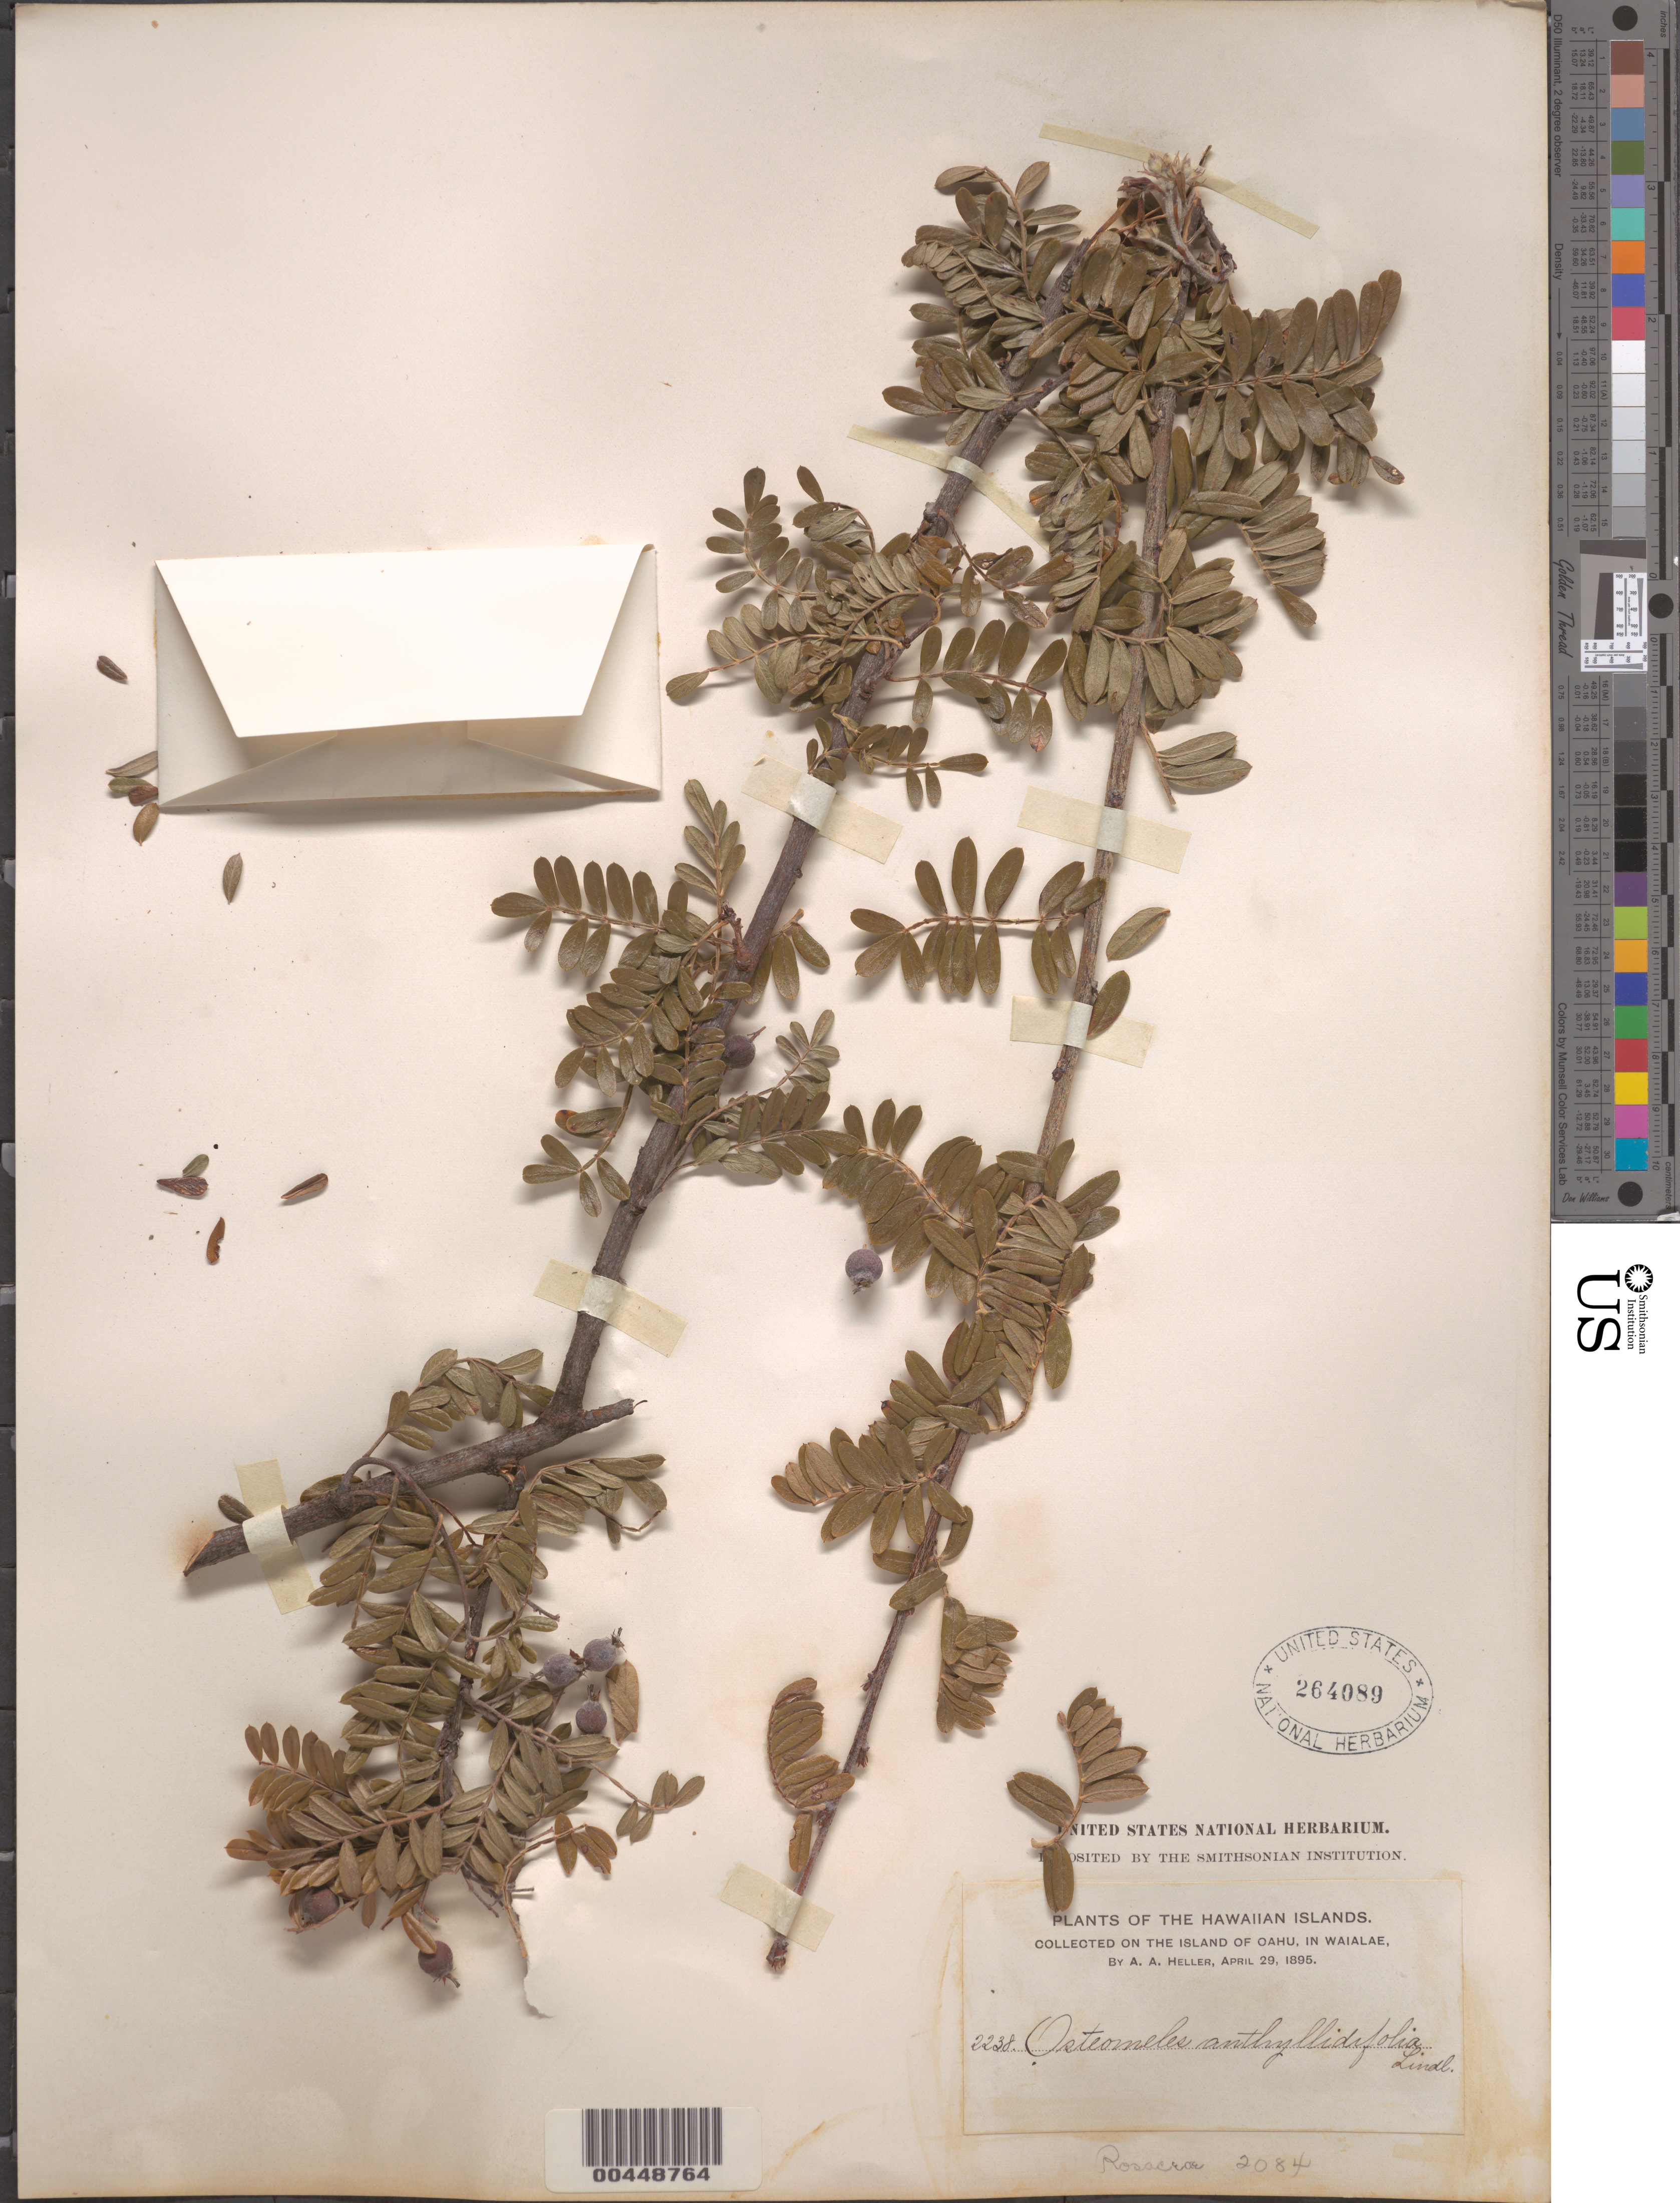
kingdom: Plantae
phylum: Tracheophyta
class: Magnoliopsida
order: Rosales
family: Rosaceae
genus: Osteomeles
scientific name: Osteomeles anthyllidifolia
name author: (Small) Lindl.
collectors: A. A. Heller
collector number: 2238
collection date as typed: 29 Apr 1895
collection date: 1895-04-29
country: United States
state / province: Hawaii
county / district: Honolulu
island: Oahu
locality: In Waialae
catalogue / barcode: US 264089